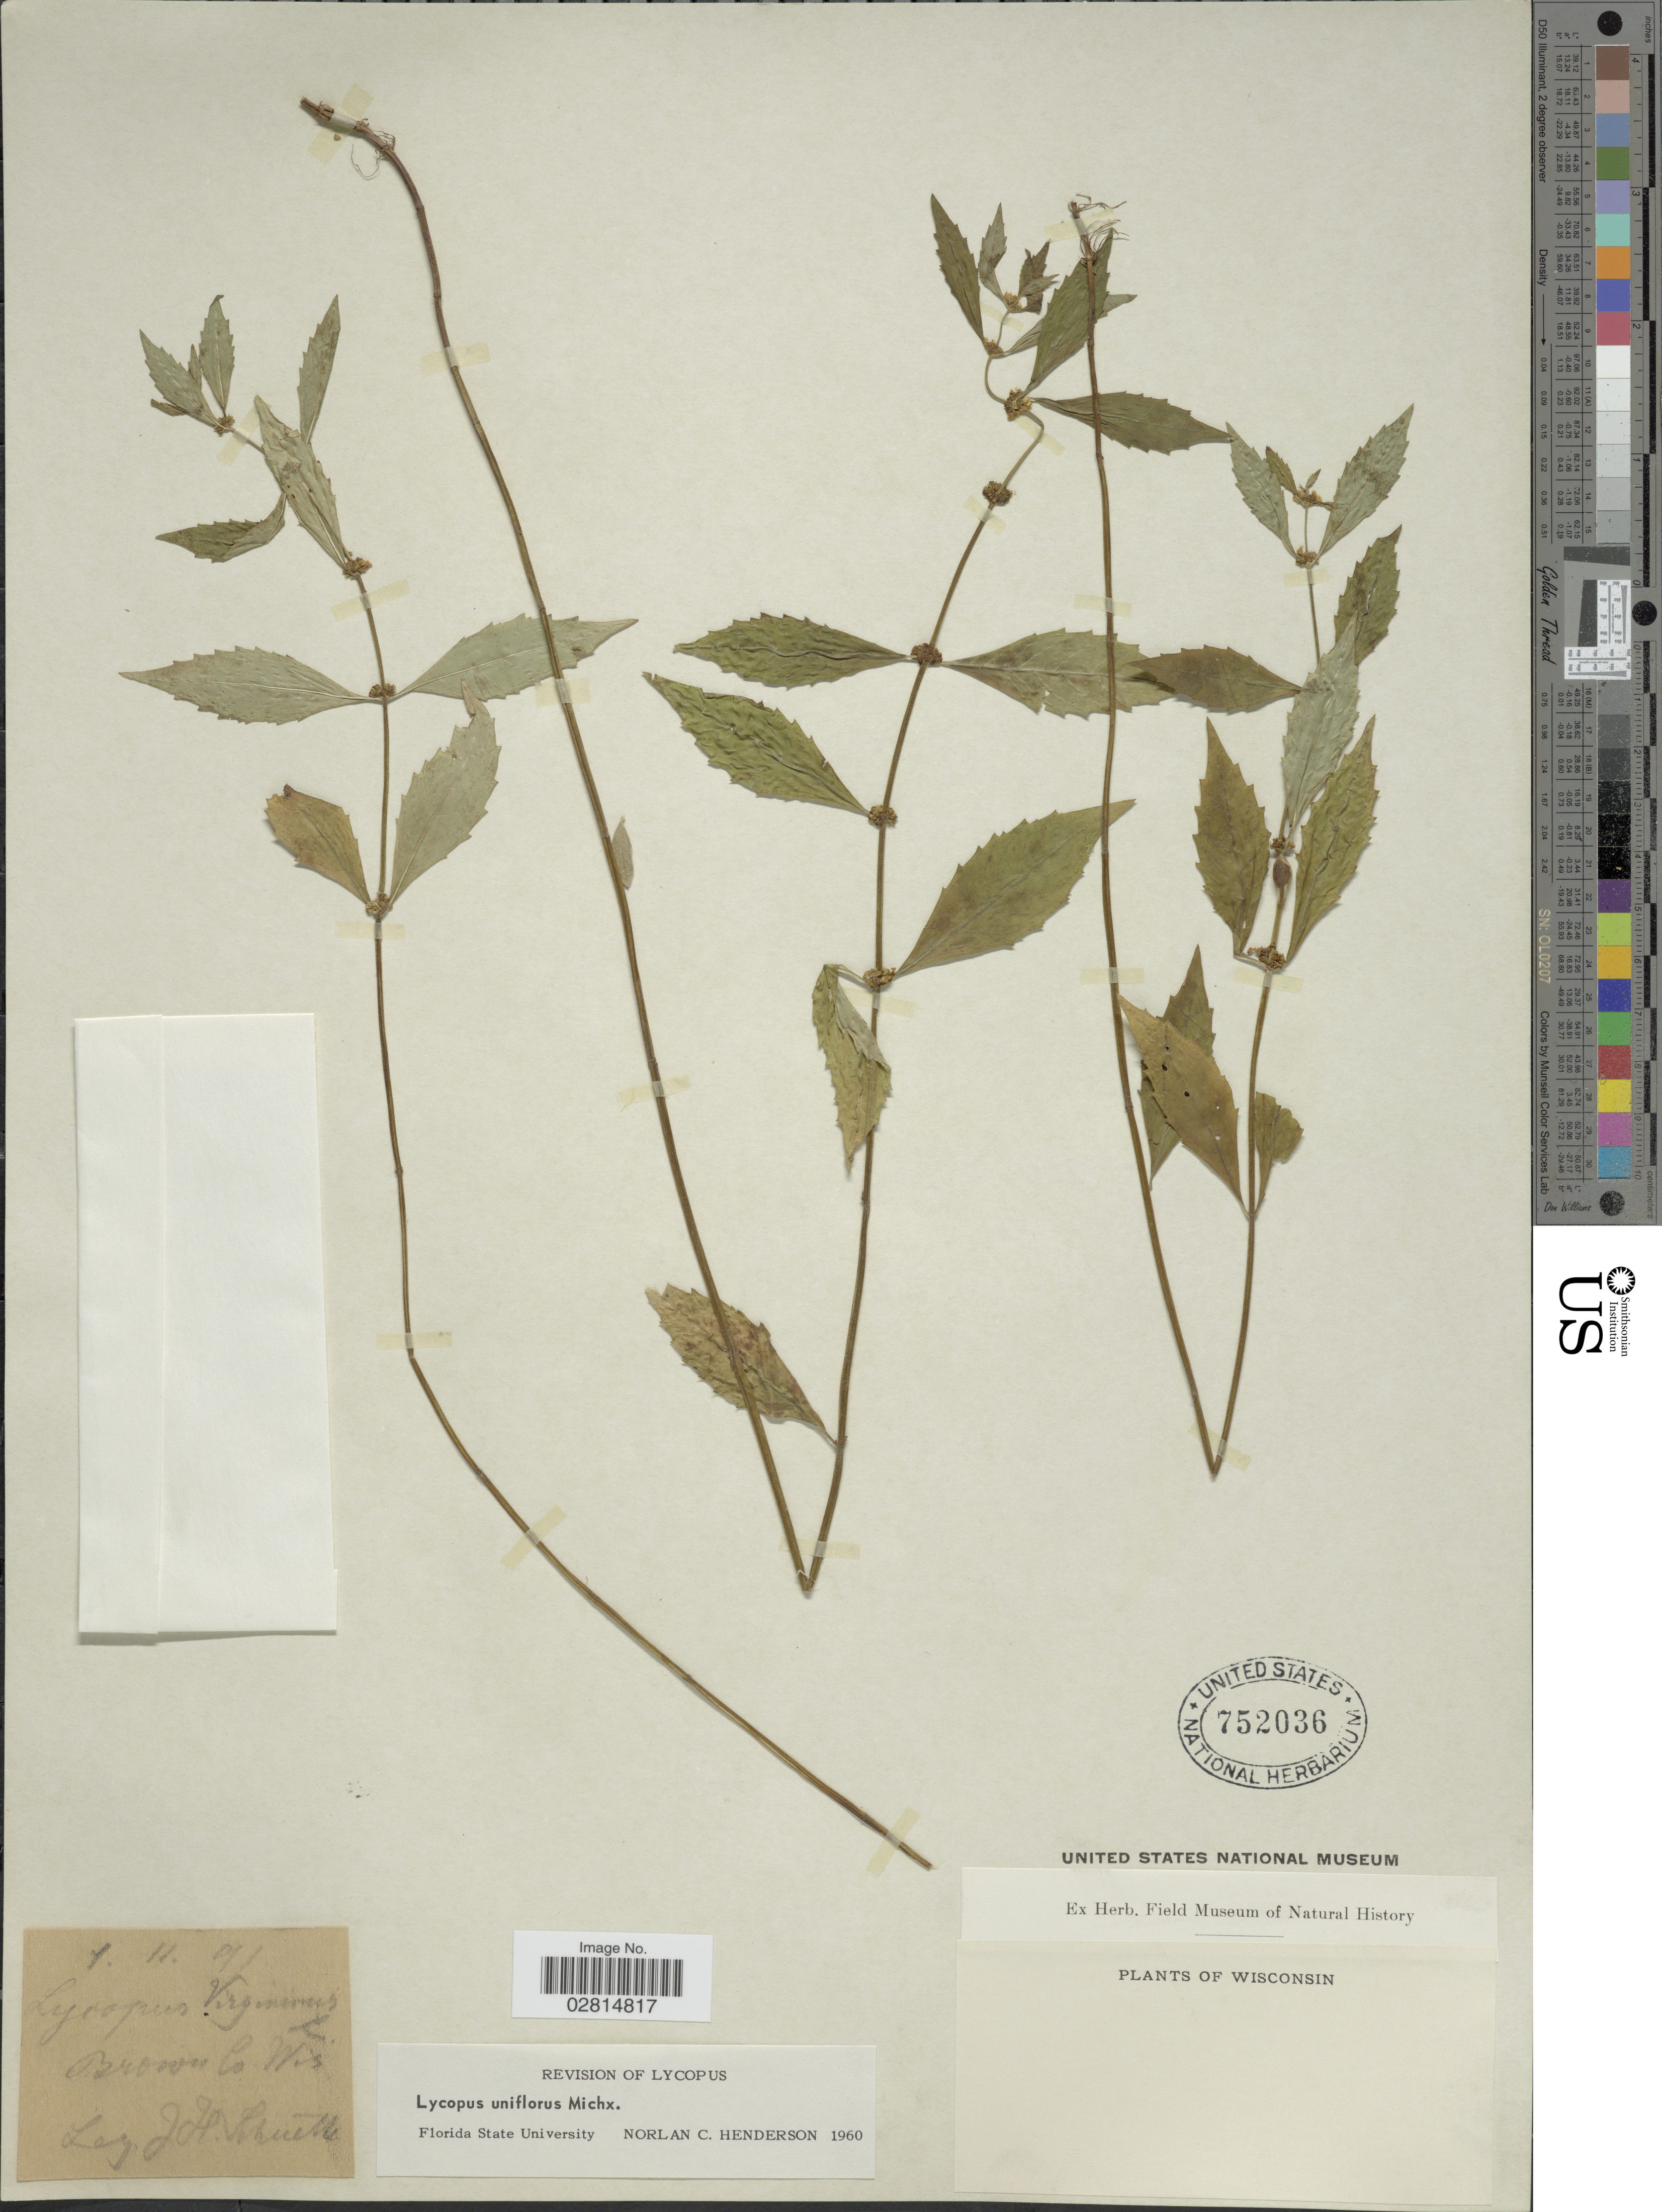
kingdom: Plantae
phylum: Tracheophyta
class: Magnoliopsida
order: Lamiales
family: Lamiaceae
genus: Lycopus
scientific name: Lycopus uniflorus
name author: Michx.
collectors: J. H. Schuette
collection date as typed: Transcribed d/m/y: 11/4/91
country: United States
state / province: Wisconsin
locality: Brown Co, Wis.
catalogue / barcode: US 752036